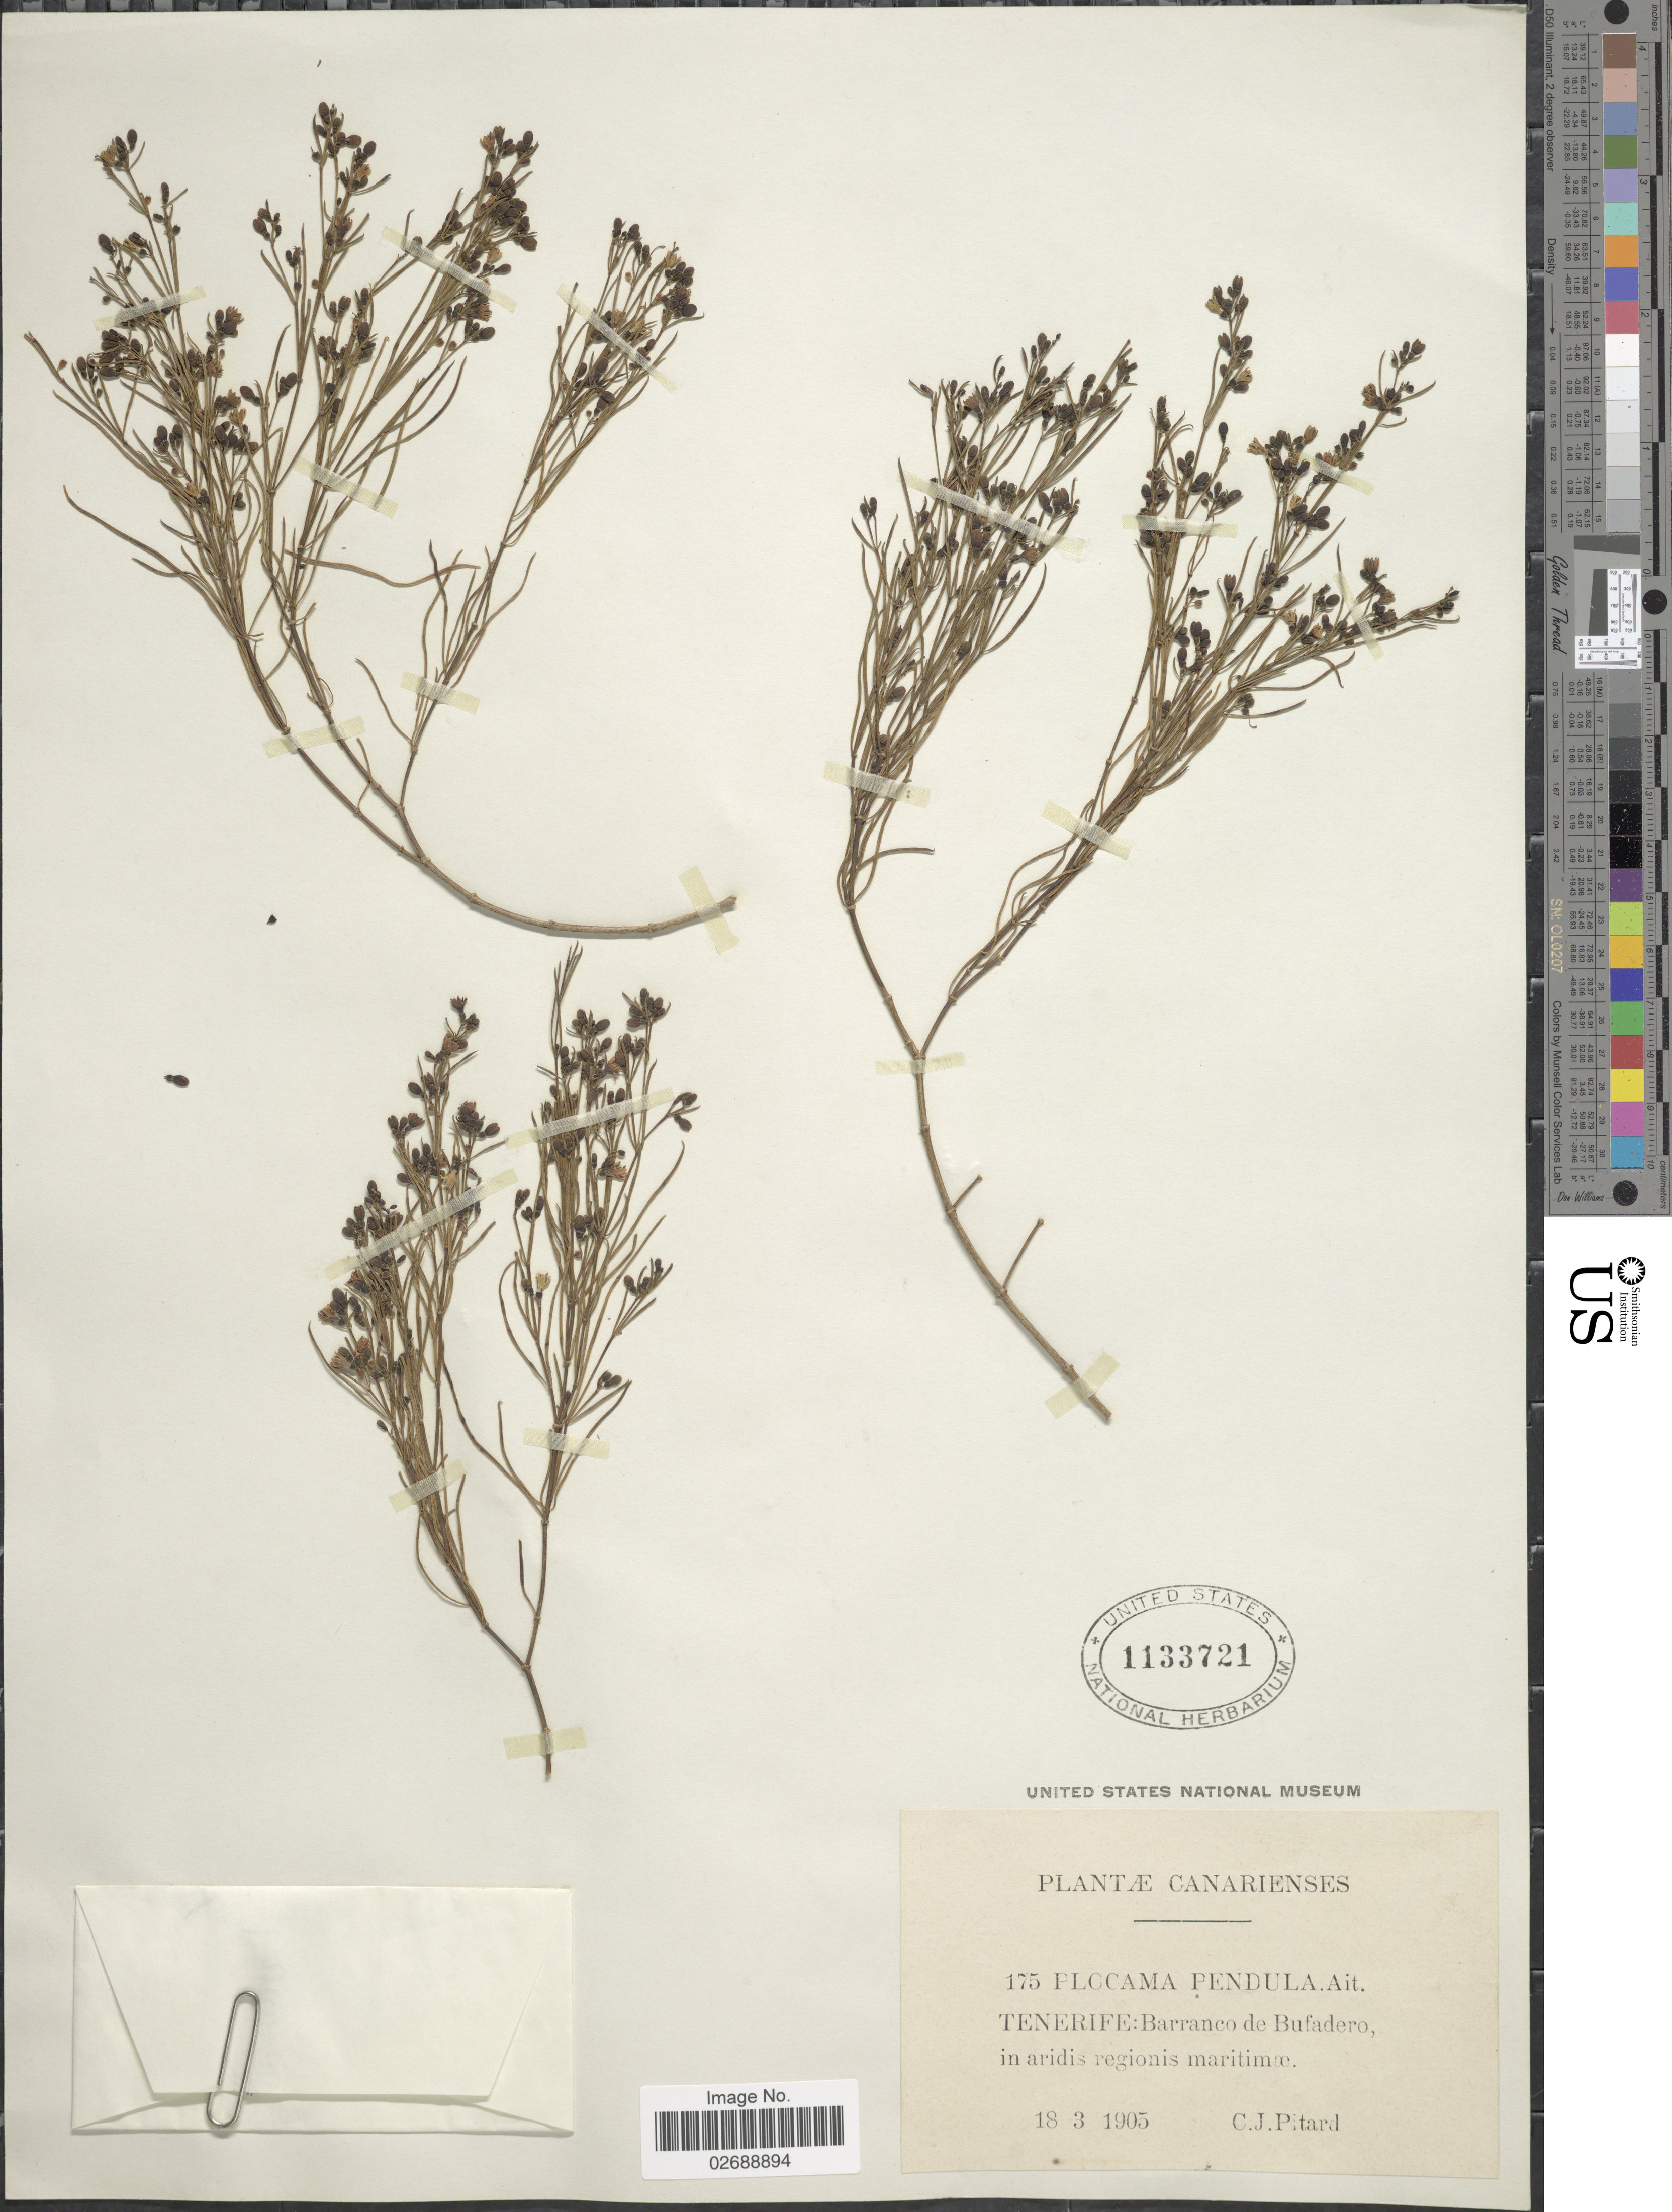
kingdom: Plantae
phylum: Tracheophyta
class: Magnoliopsida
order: Gentianales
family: Rubiaceae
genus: Plocama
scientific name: Plocama pendula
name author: Aiton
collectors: C. Pitard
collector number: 175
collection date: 1905-03-18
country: Spain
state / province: Canarias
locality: Canarienses. Tenerife: Barranco de Bufadero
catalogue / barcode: US 1133721